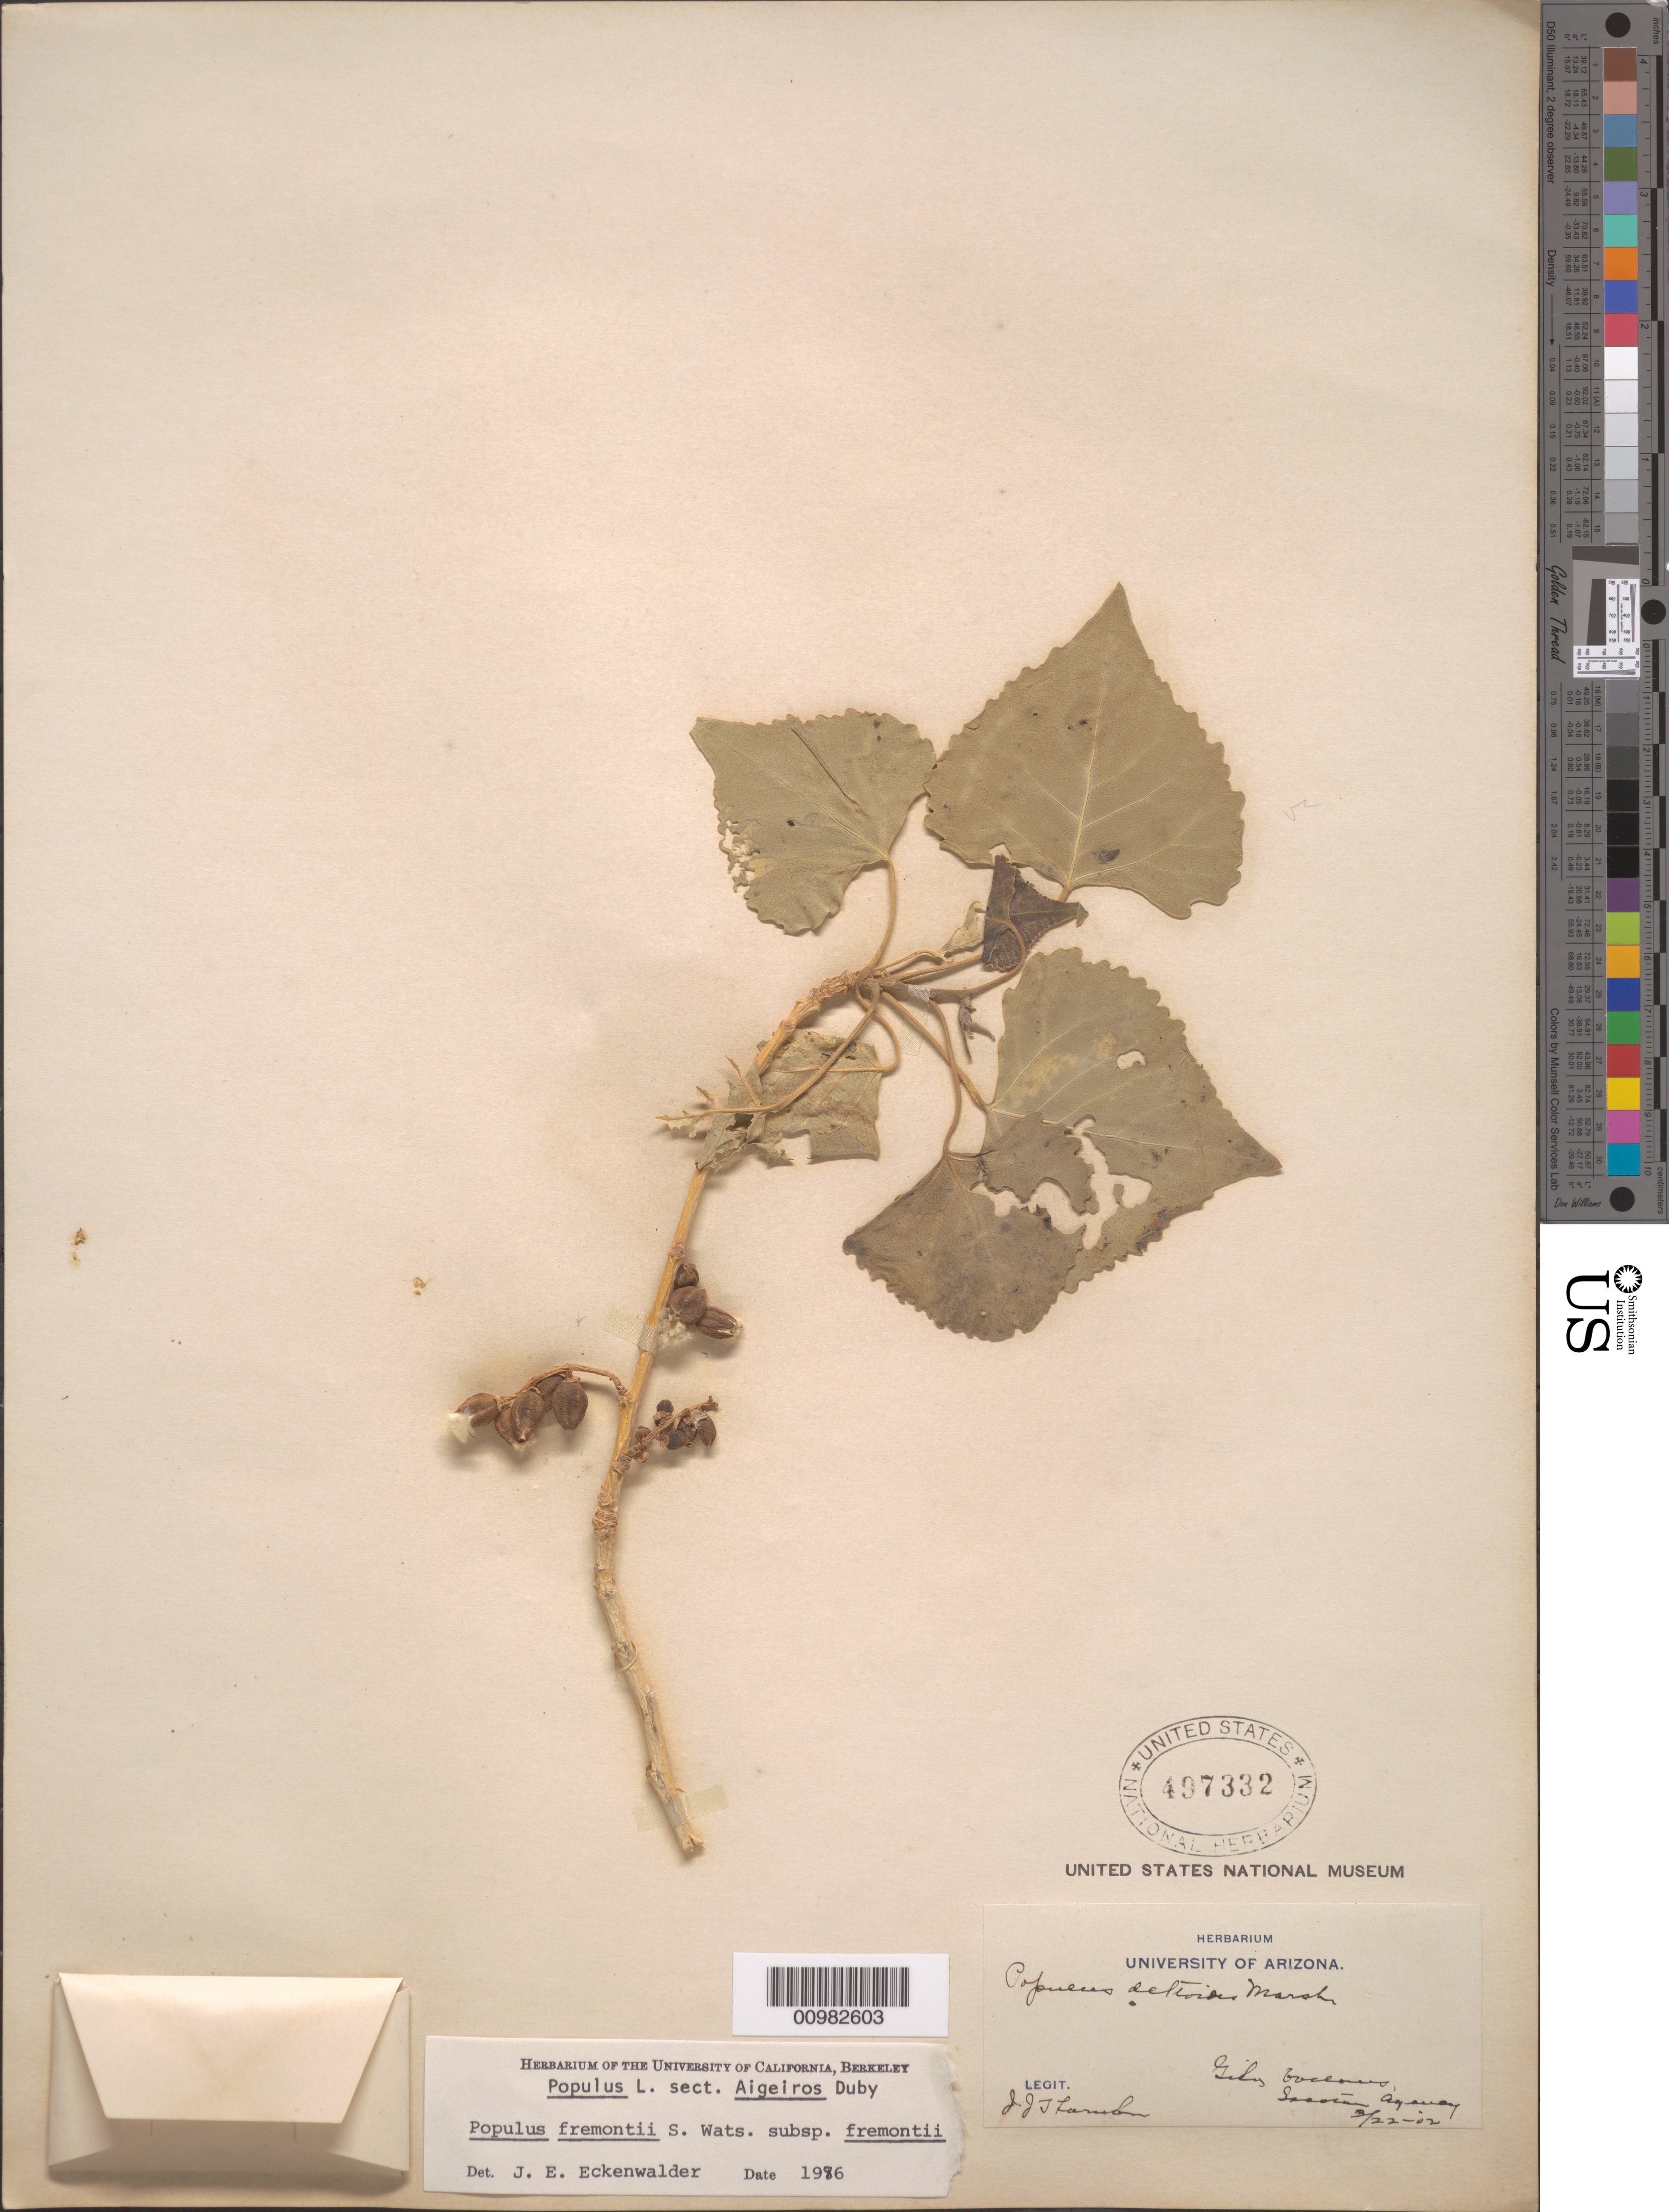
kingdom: Plantae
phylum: Tracheophyta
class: Magnoliopsida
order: Malpighiales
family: Salicaceae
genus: Populus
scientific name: Populus fremontii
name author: S. Watson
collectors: J. Thornber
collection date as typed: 22 Mar 1902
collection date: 1902-03-22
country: United States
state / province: Arizona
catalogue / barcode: US 497332